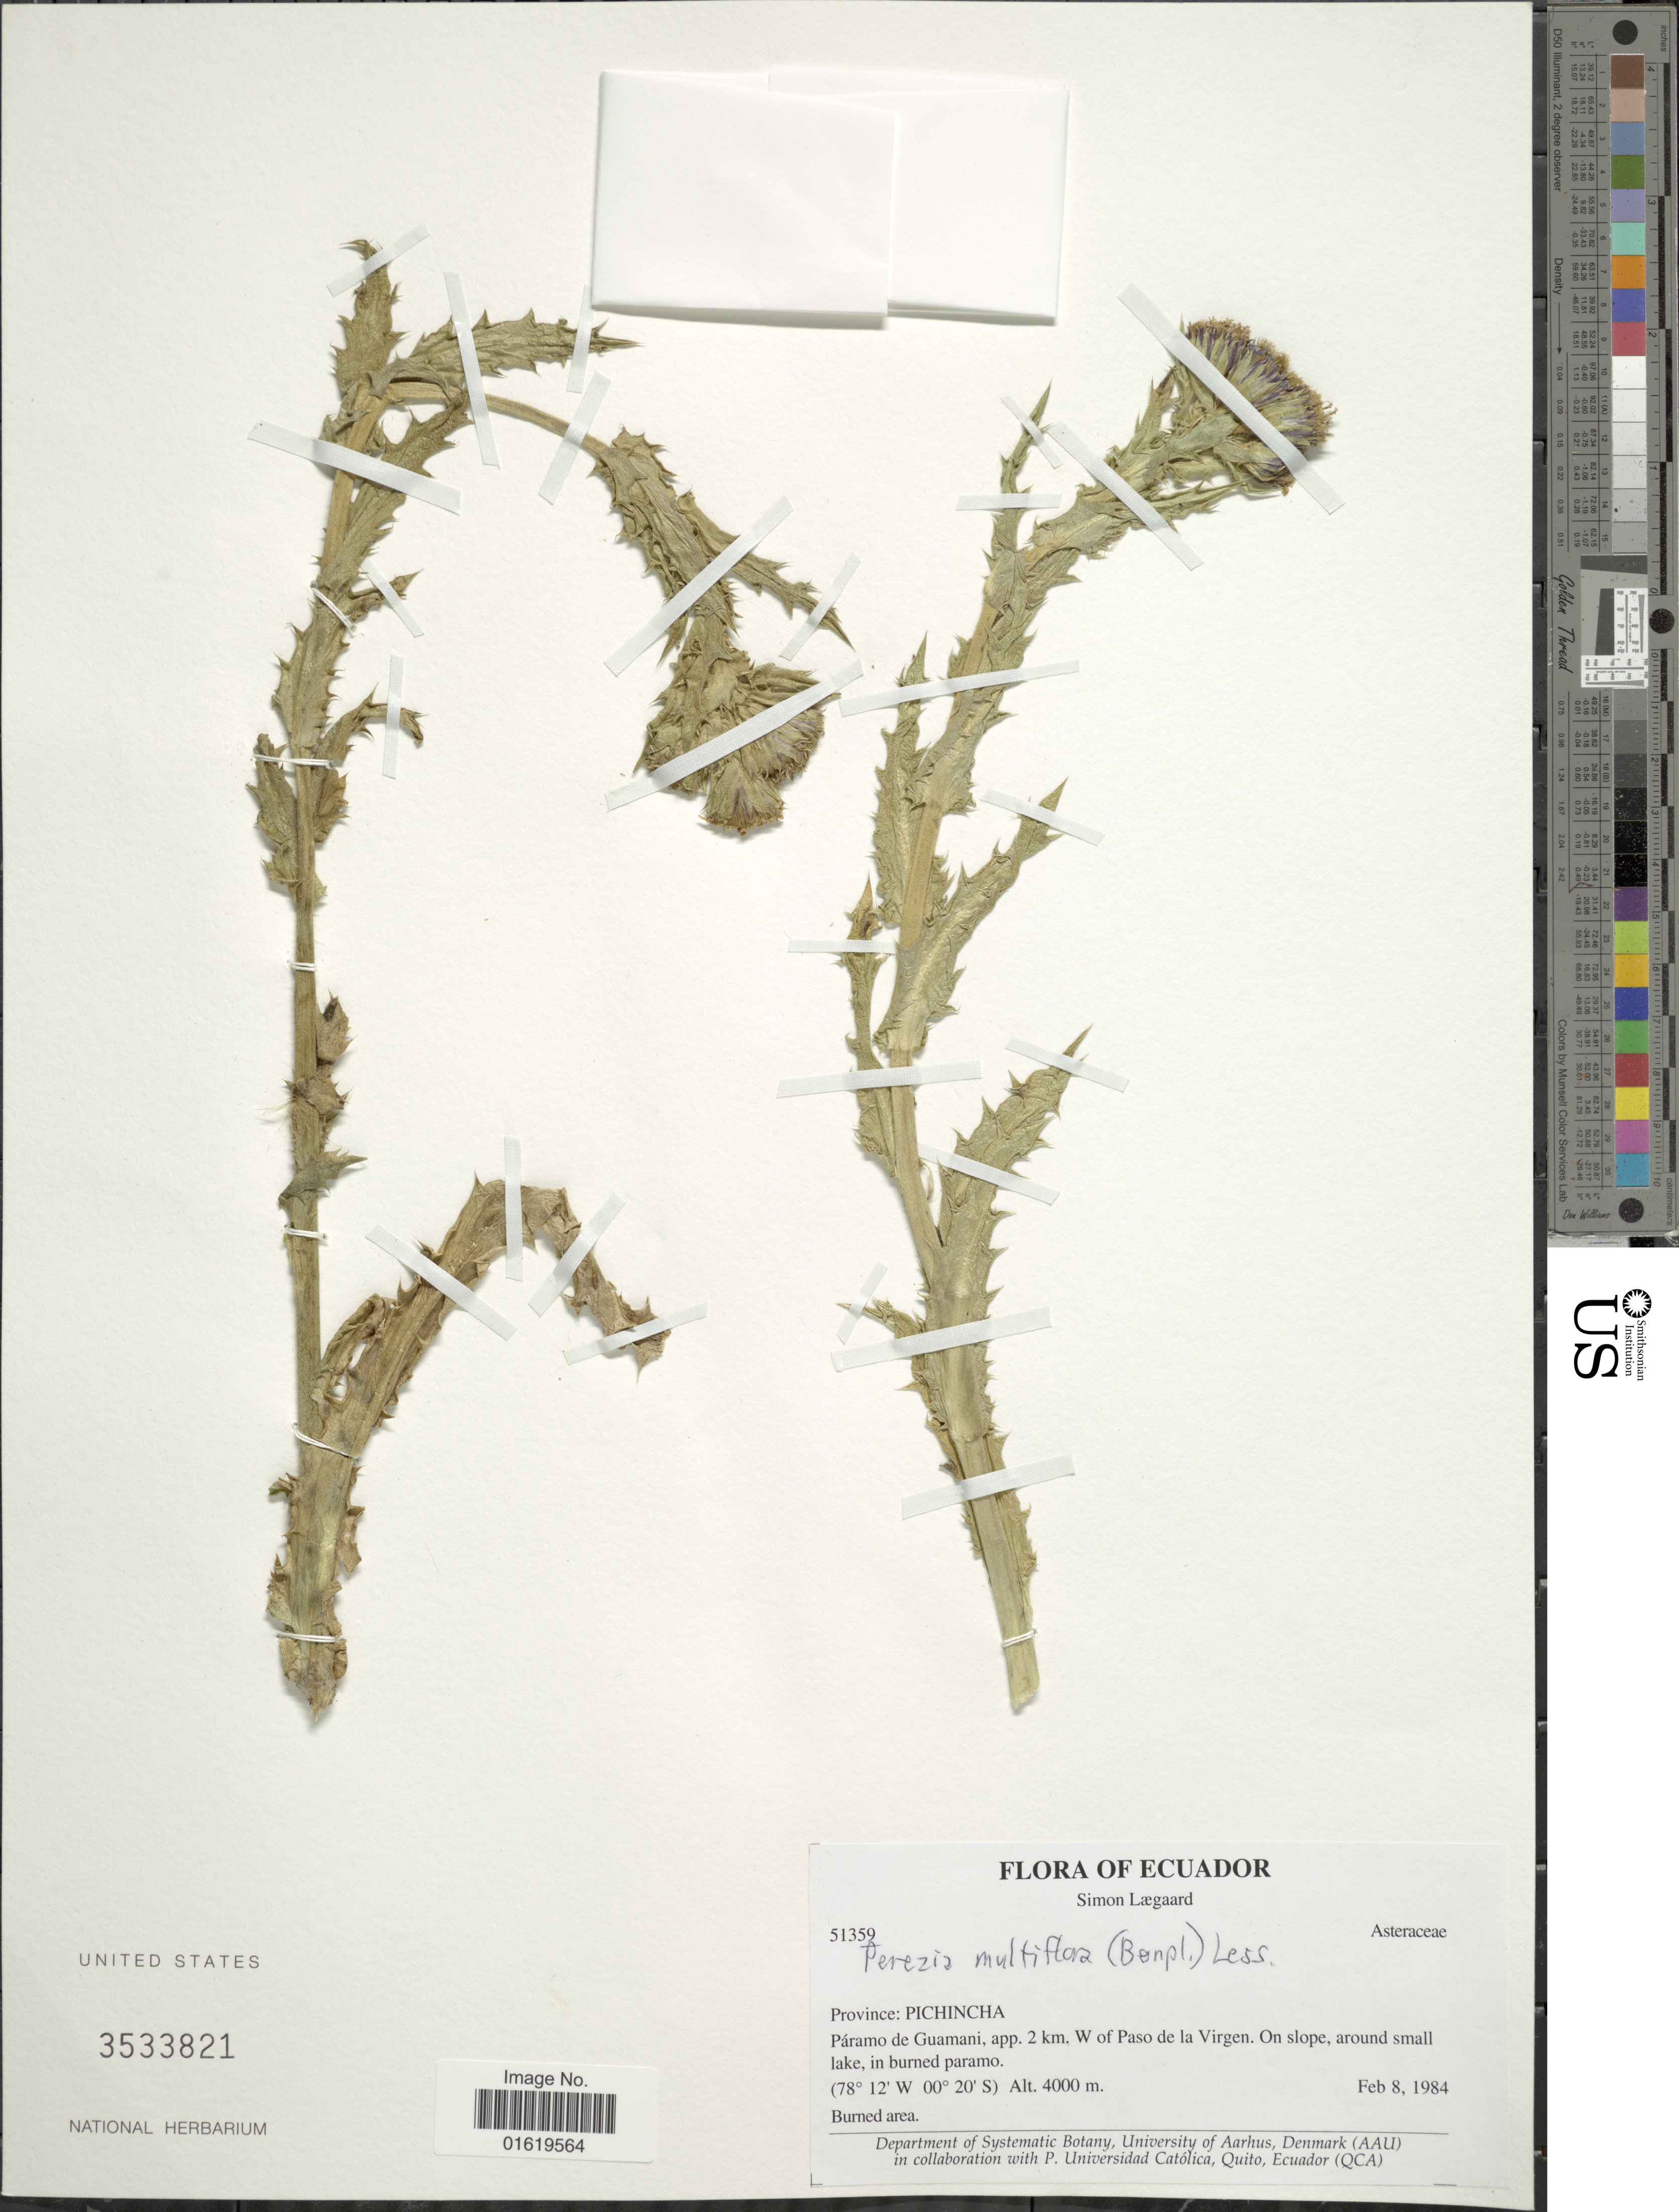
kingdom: Plantae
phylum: Tracheophyta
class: Magnoliopsida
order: Asterales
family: Asteraceae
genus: Perezia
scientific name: Perezia multiflora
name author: Less.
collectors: S. Lægaard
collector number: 51359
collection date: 1984-02-08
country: Ecuador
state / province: Pichincha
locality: Páramo de Guamani, app. 2 km, W of Paso de la Virgen.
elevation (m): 4000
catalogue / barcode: US 3533821